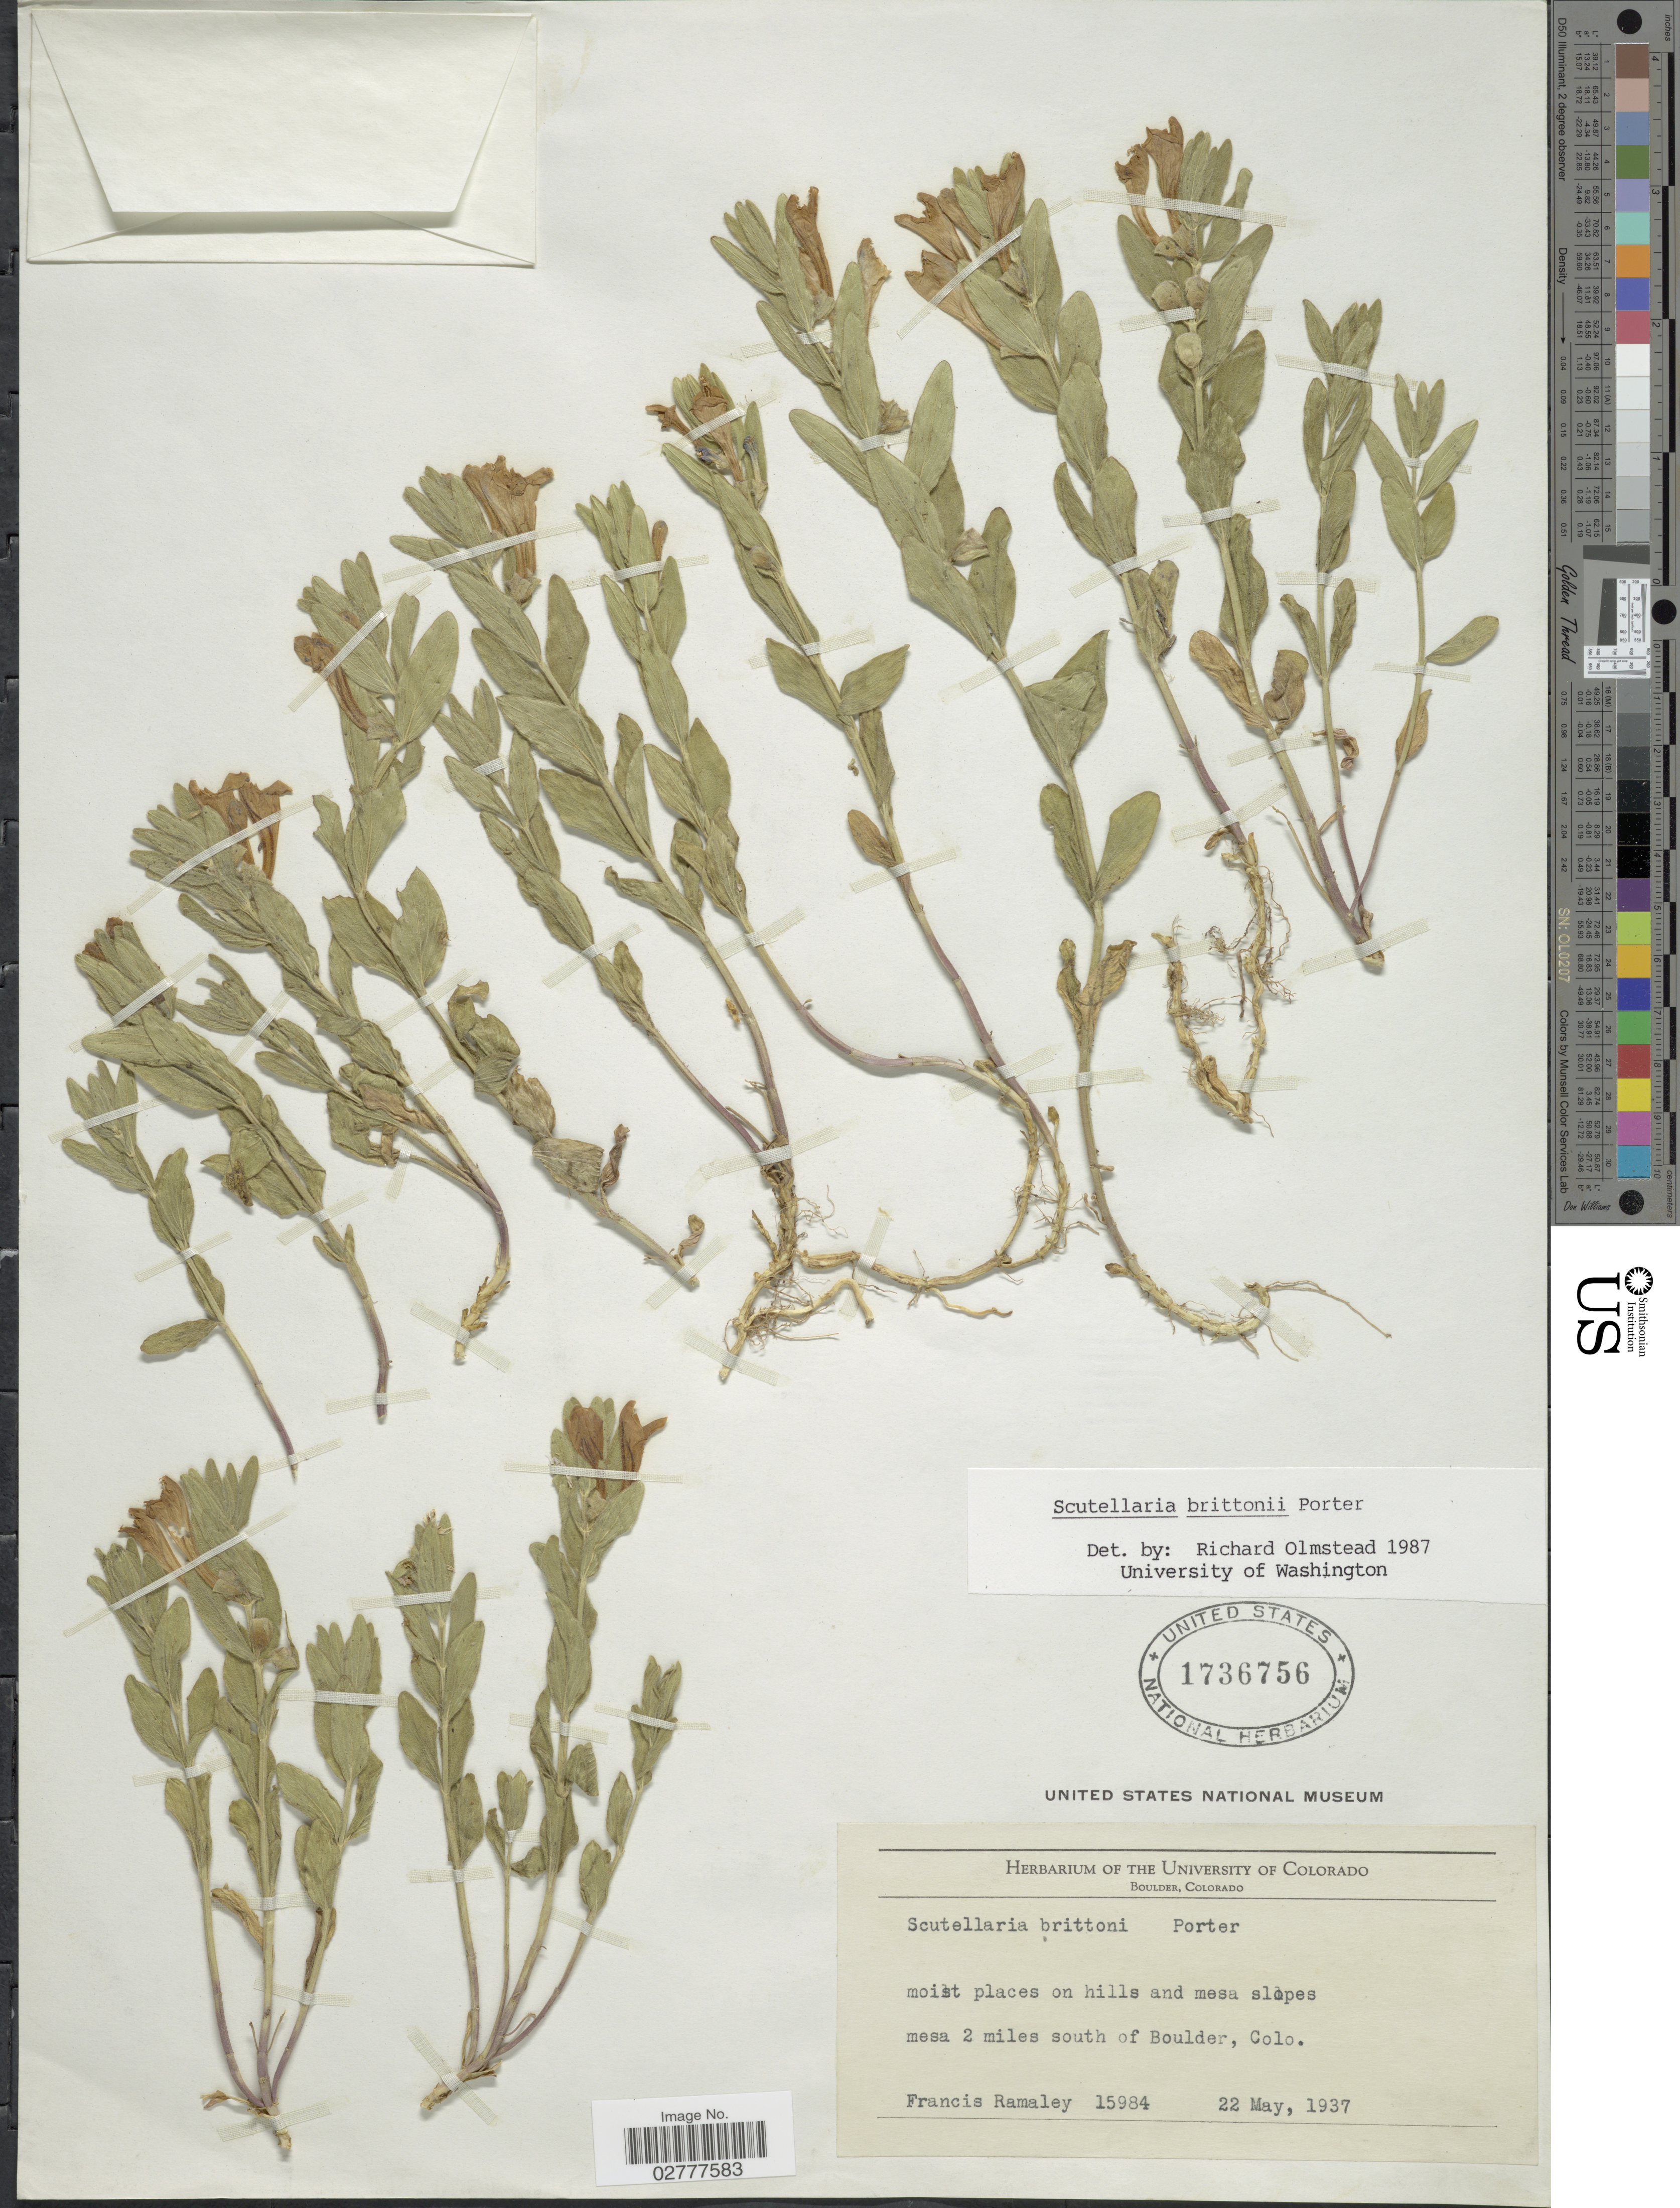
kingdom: Plantae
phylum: Tracheophyta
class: Magnoliopsida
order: Lamiales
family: Lamiaceae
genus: Scutellaria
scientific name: Scutellaria brittonii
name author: Porter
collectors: F. Ramaley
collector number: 15984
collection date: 1937-05-22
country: United States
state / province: Colorado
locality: Mesa 2 miles south of Boulder, Colo.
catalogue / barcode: US 1736756